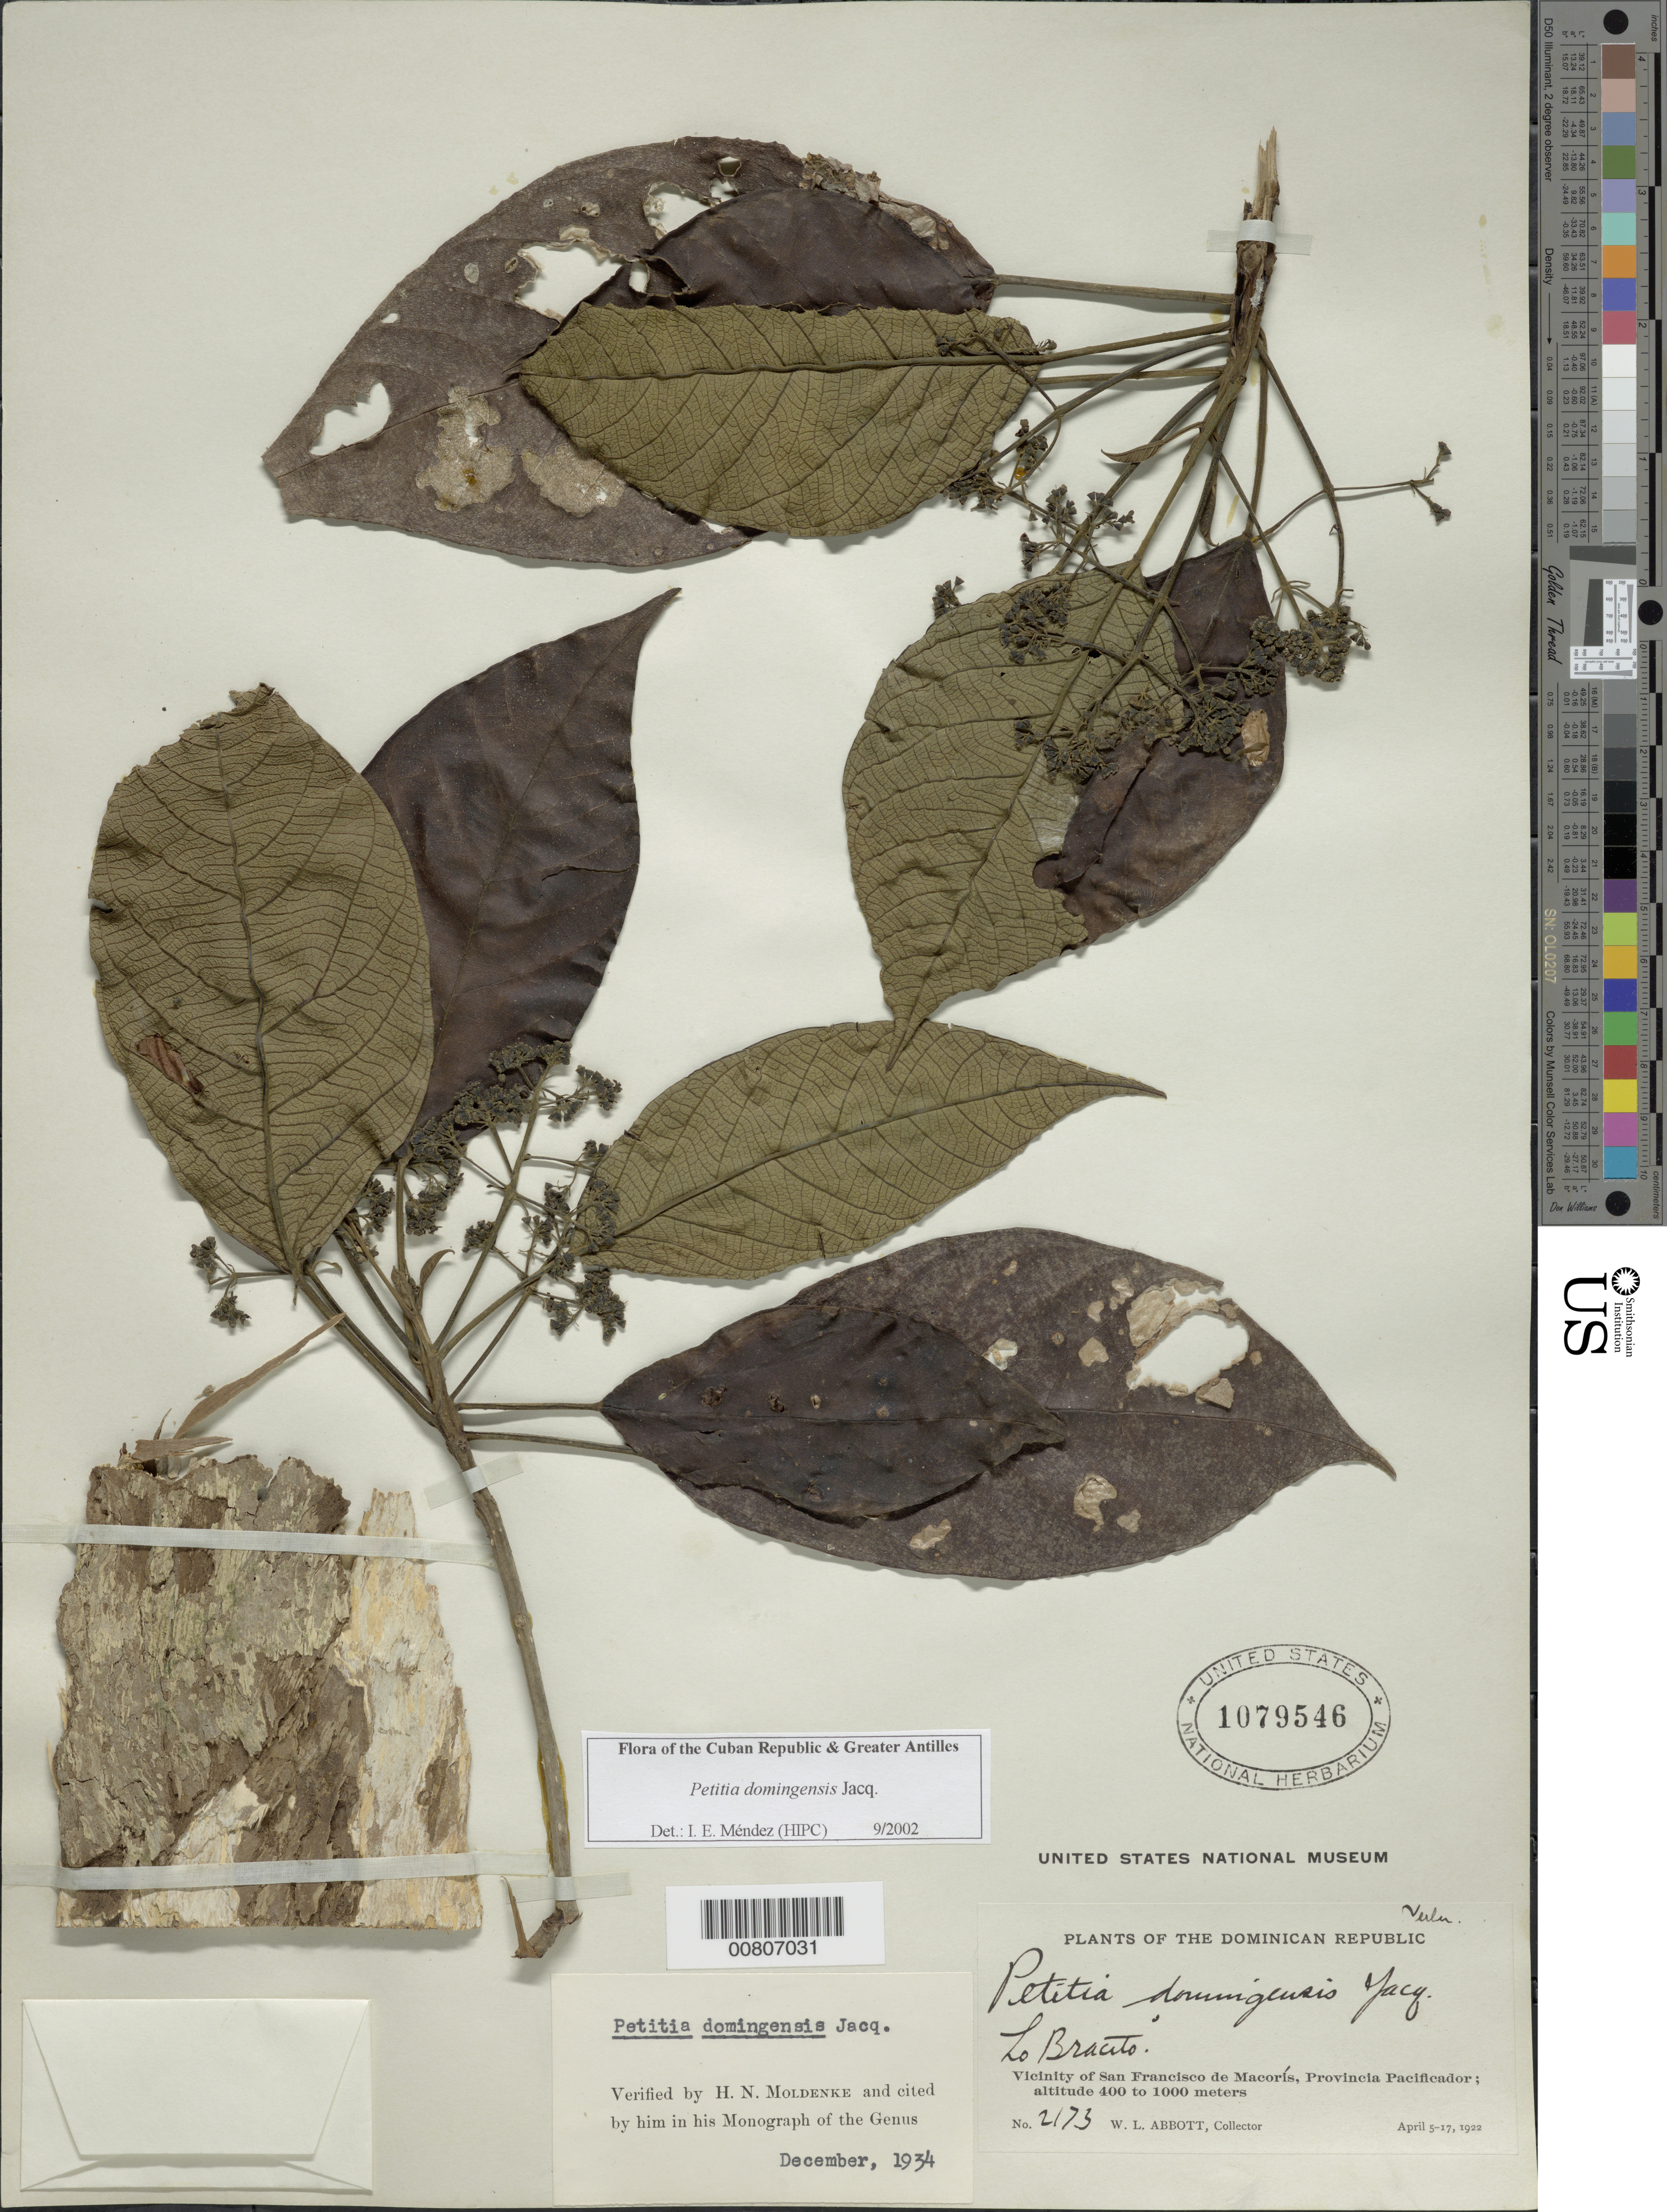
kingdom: Plantae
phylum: Tracheophyta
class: Magnoliopsida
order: Lamiales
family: Lamiaceae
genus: Petitia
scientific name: Petitia domingensis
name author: Jacq.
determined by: Méndez, Isidro E., (HIPC)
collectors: W. L. Abbott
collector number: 2173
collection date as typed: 05 Apr 1922 to 17 Apr 1922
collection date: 1922-04-05/1922-04-17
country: Dominican Republic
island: Hispaniola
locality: Prov. Pacificador, San Francisco de Macorís vicinity; Lo Bracito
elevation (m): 400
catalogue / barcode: US 1079546